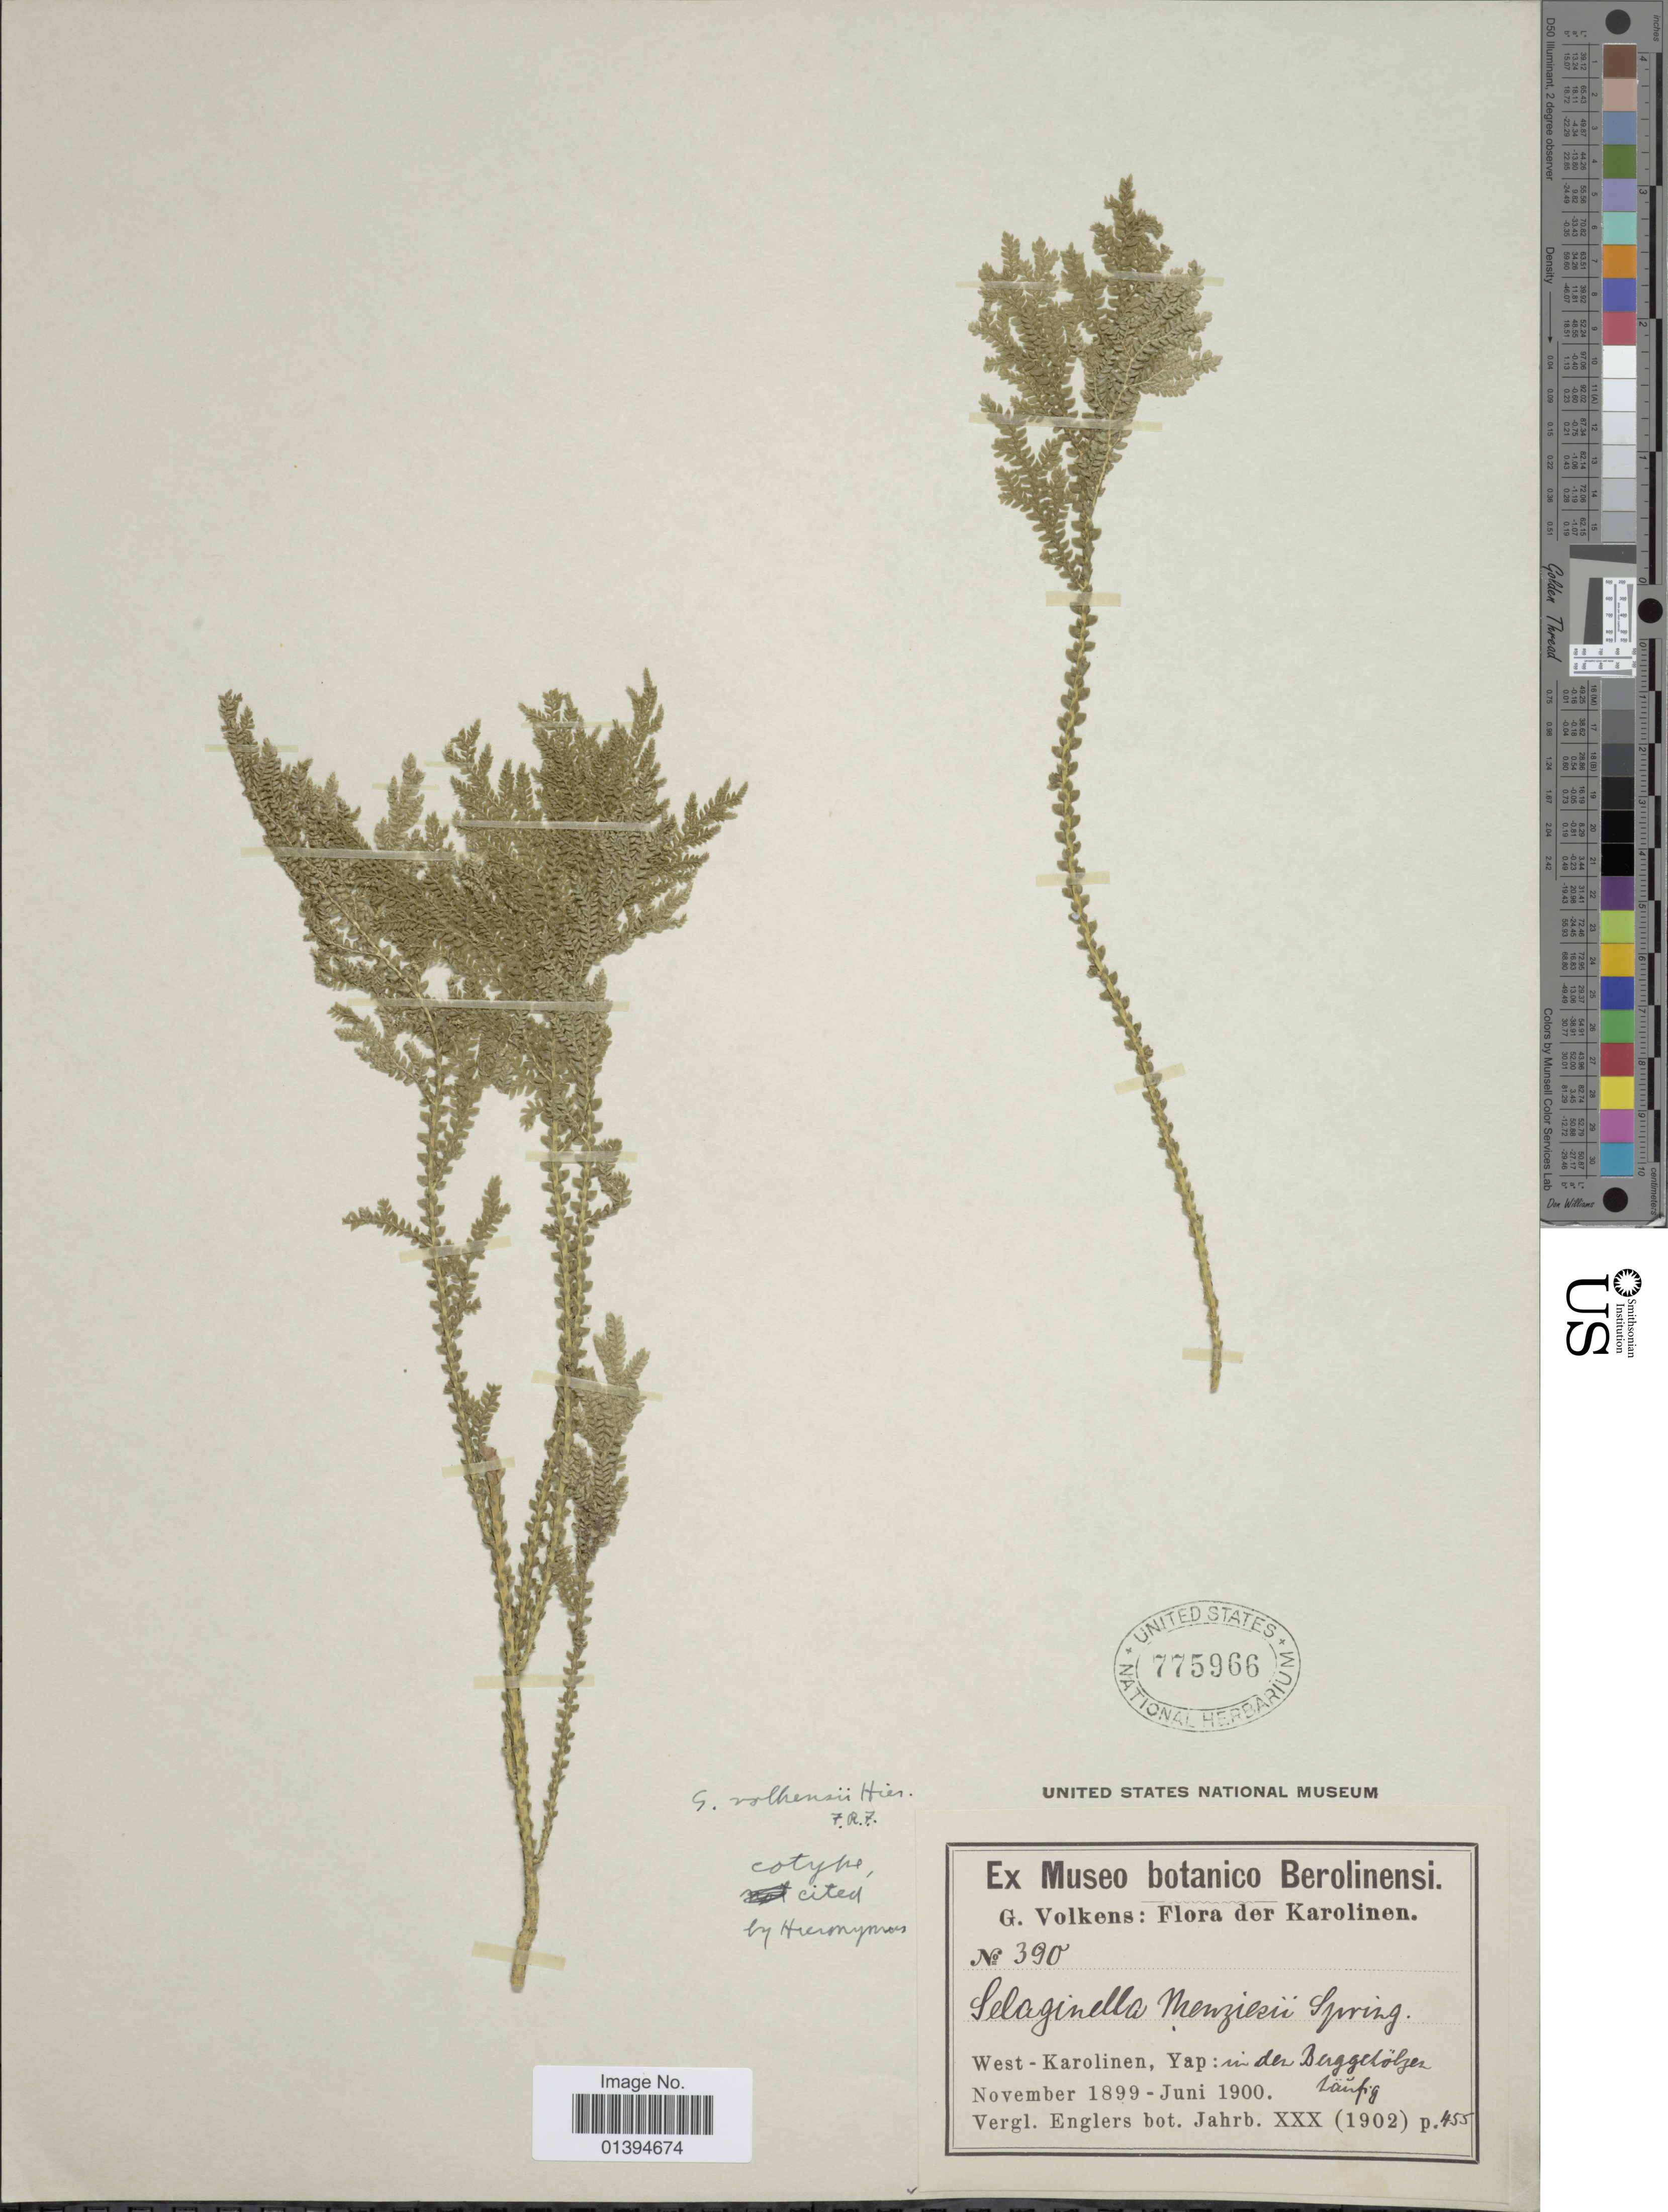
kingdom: Plantae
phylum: Tracheophyta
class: Lycopodiopsida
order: Selaginellales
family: Selaginellaceae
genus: Selaginella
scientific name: Selaginella volkensii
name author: Hieron.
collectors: G. Volkens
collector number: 390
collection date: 1899-11/1900-06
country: Micronesia, Federated States of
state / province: Yap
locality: Karolinen, West-Karolinen: in de Berggehohje [interpreted]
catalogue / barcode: US 775966